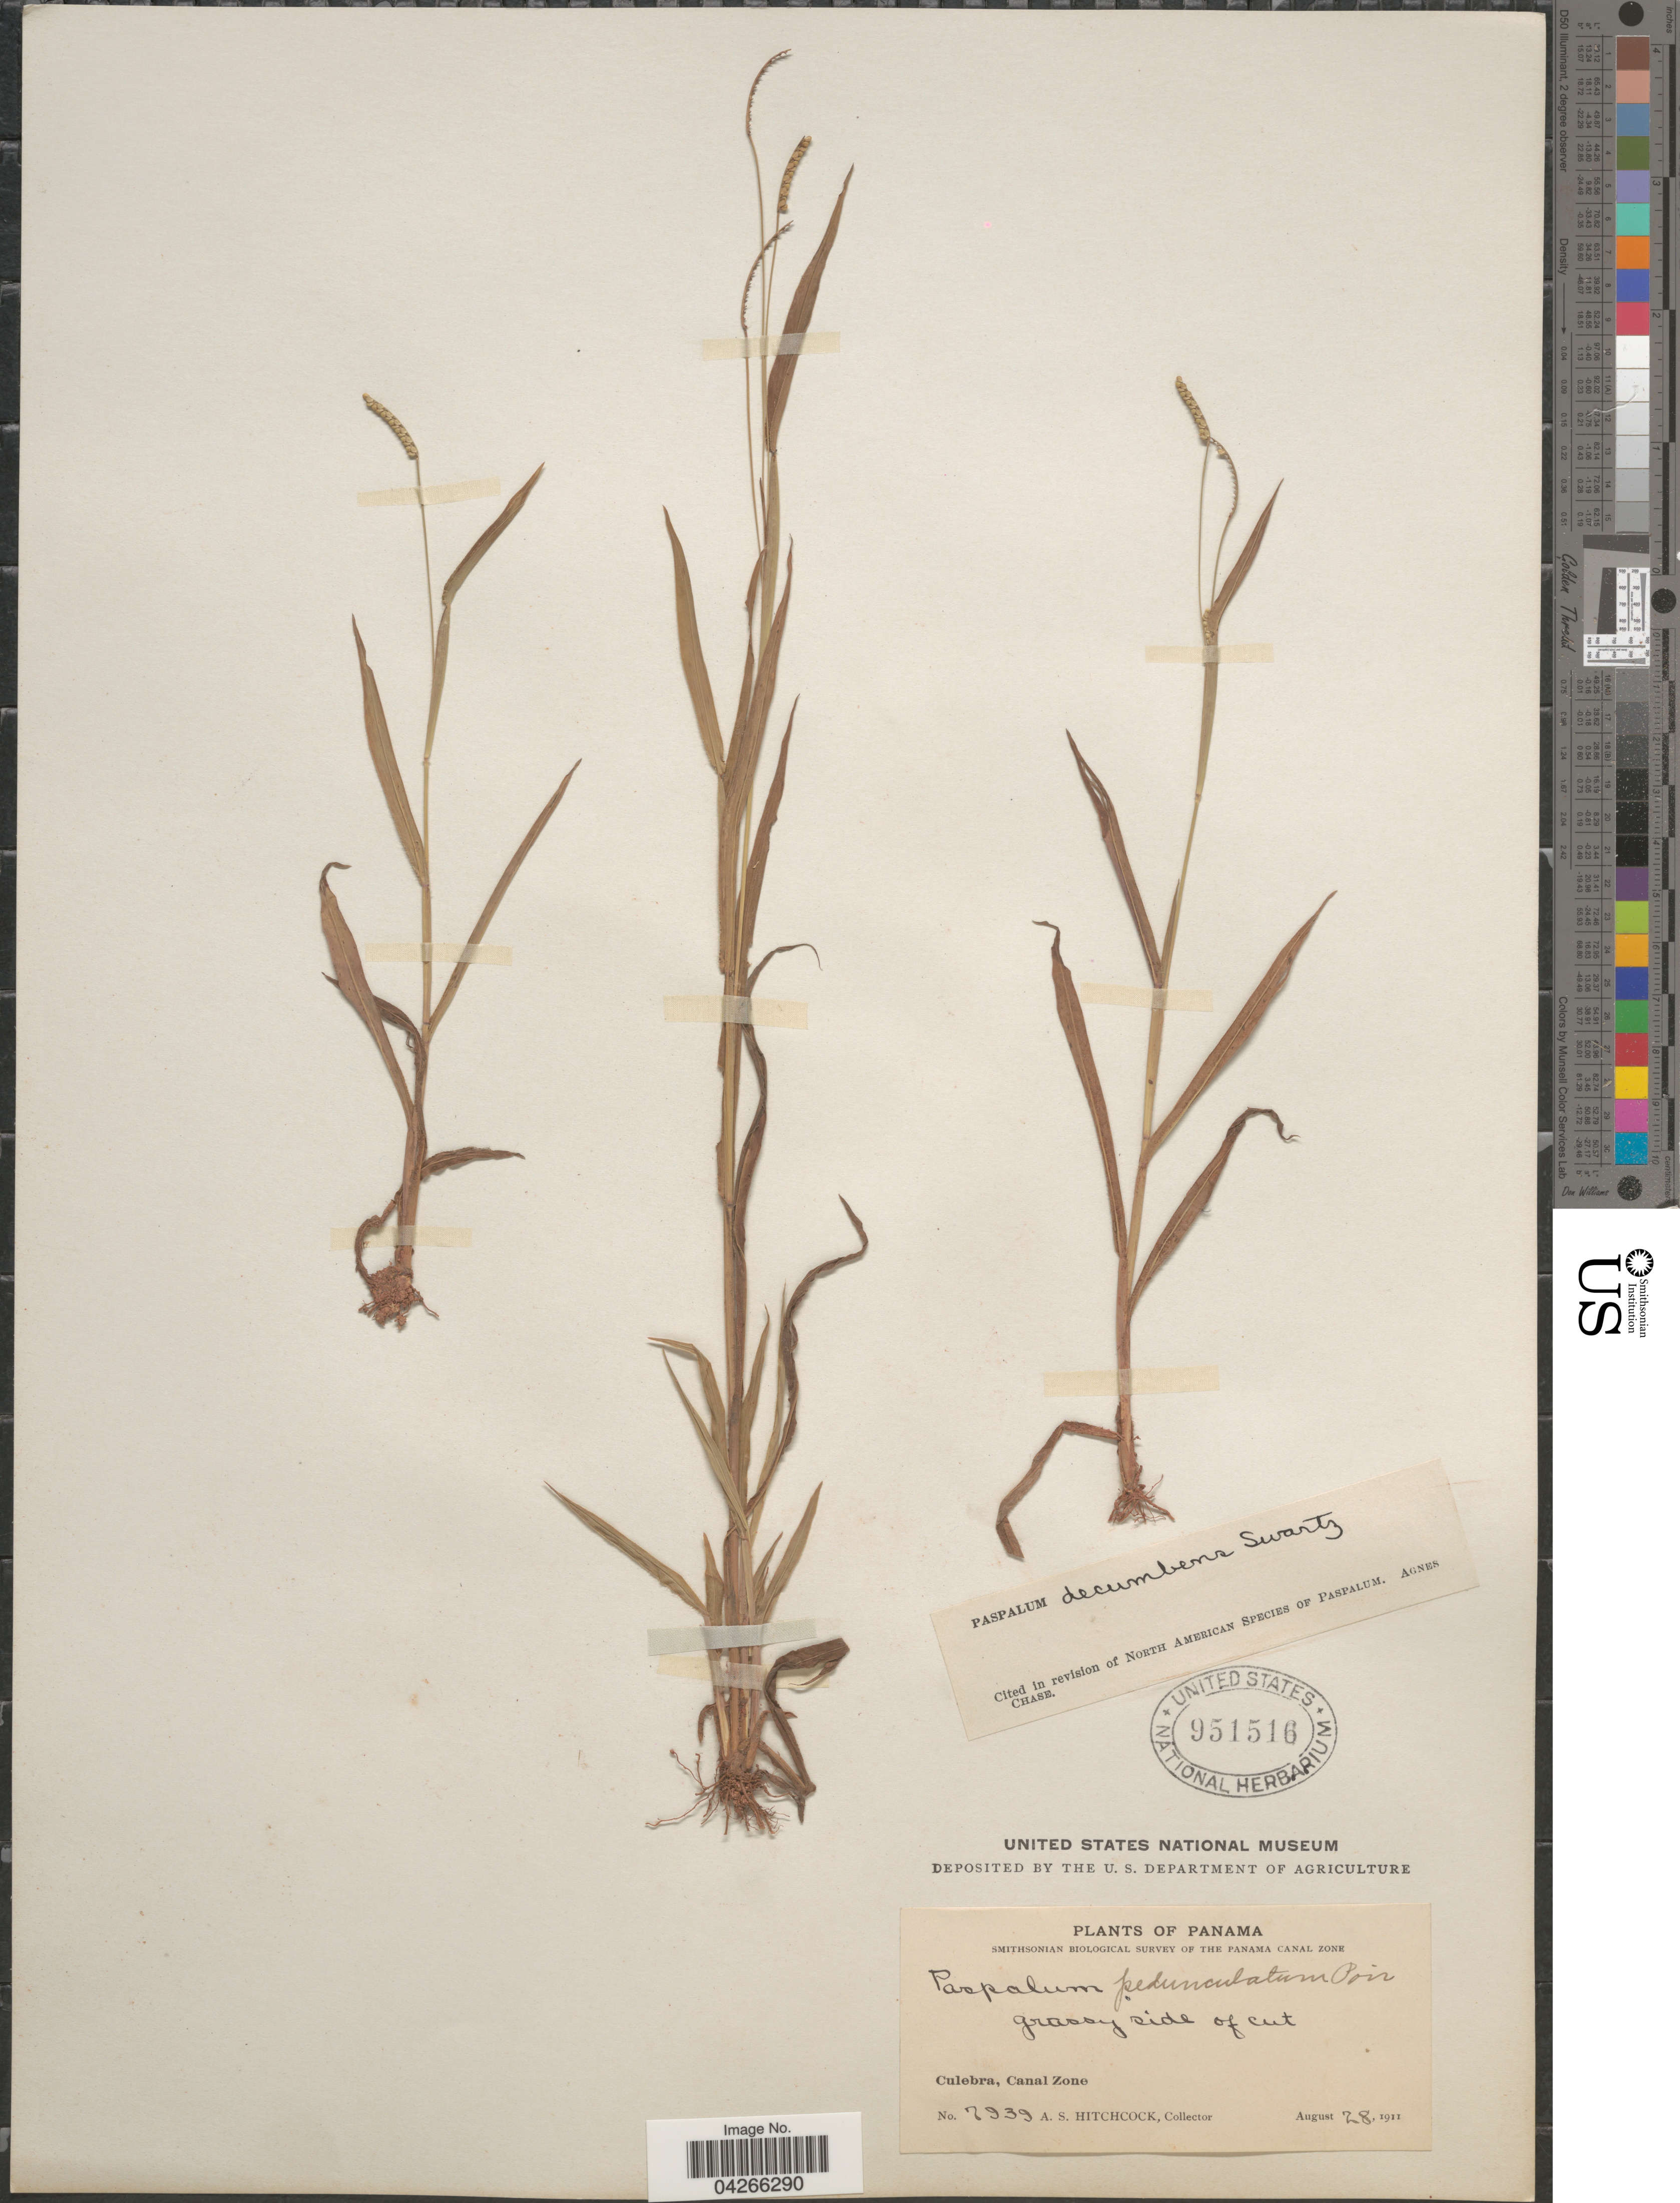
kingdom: Plantae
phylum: Tracheophyta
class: Liliopsida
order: Poales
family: Poaceae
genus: Paspalum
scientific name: Paspalum decumbens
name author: Sw.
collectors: A. S. Hitchcock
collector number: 7939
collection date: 1911-08-28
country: Panama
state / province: Colón / Panamá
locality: Smithsonian Biological Survey of the Panama Canal Zone. Grassy side of cut. Culebra, Canal Zone.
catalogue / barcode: US 951516